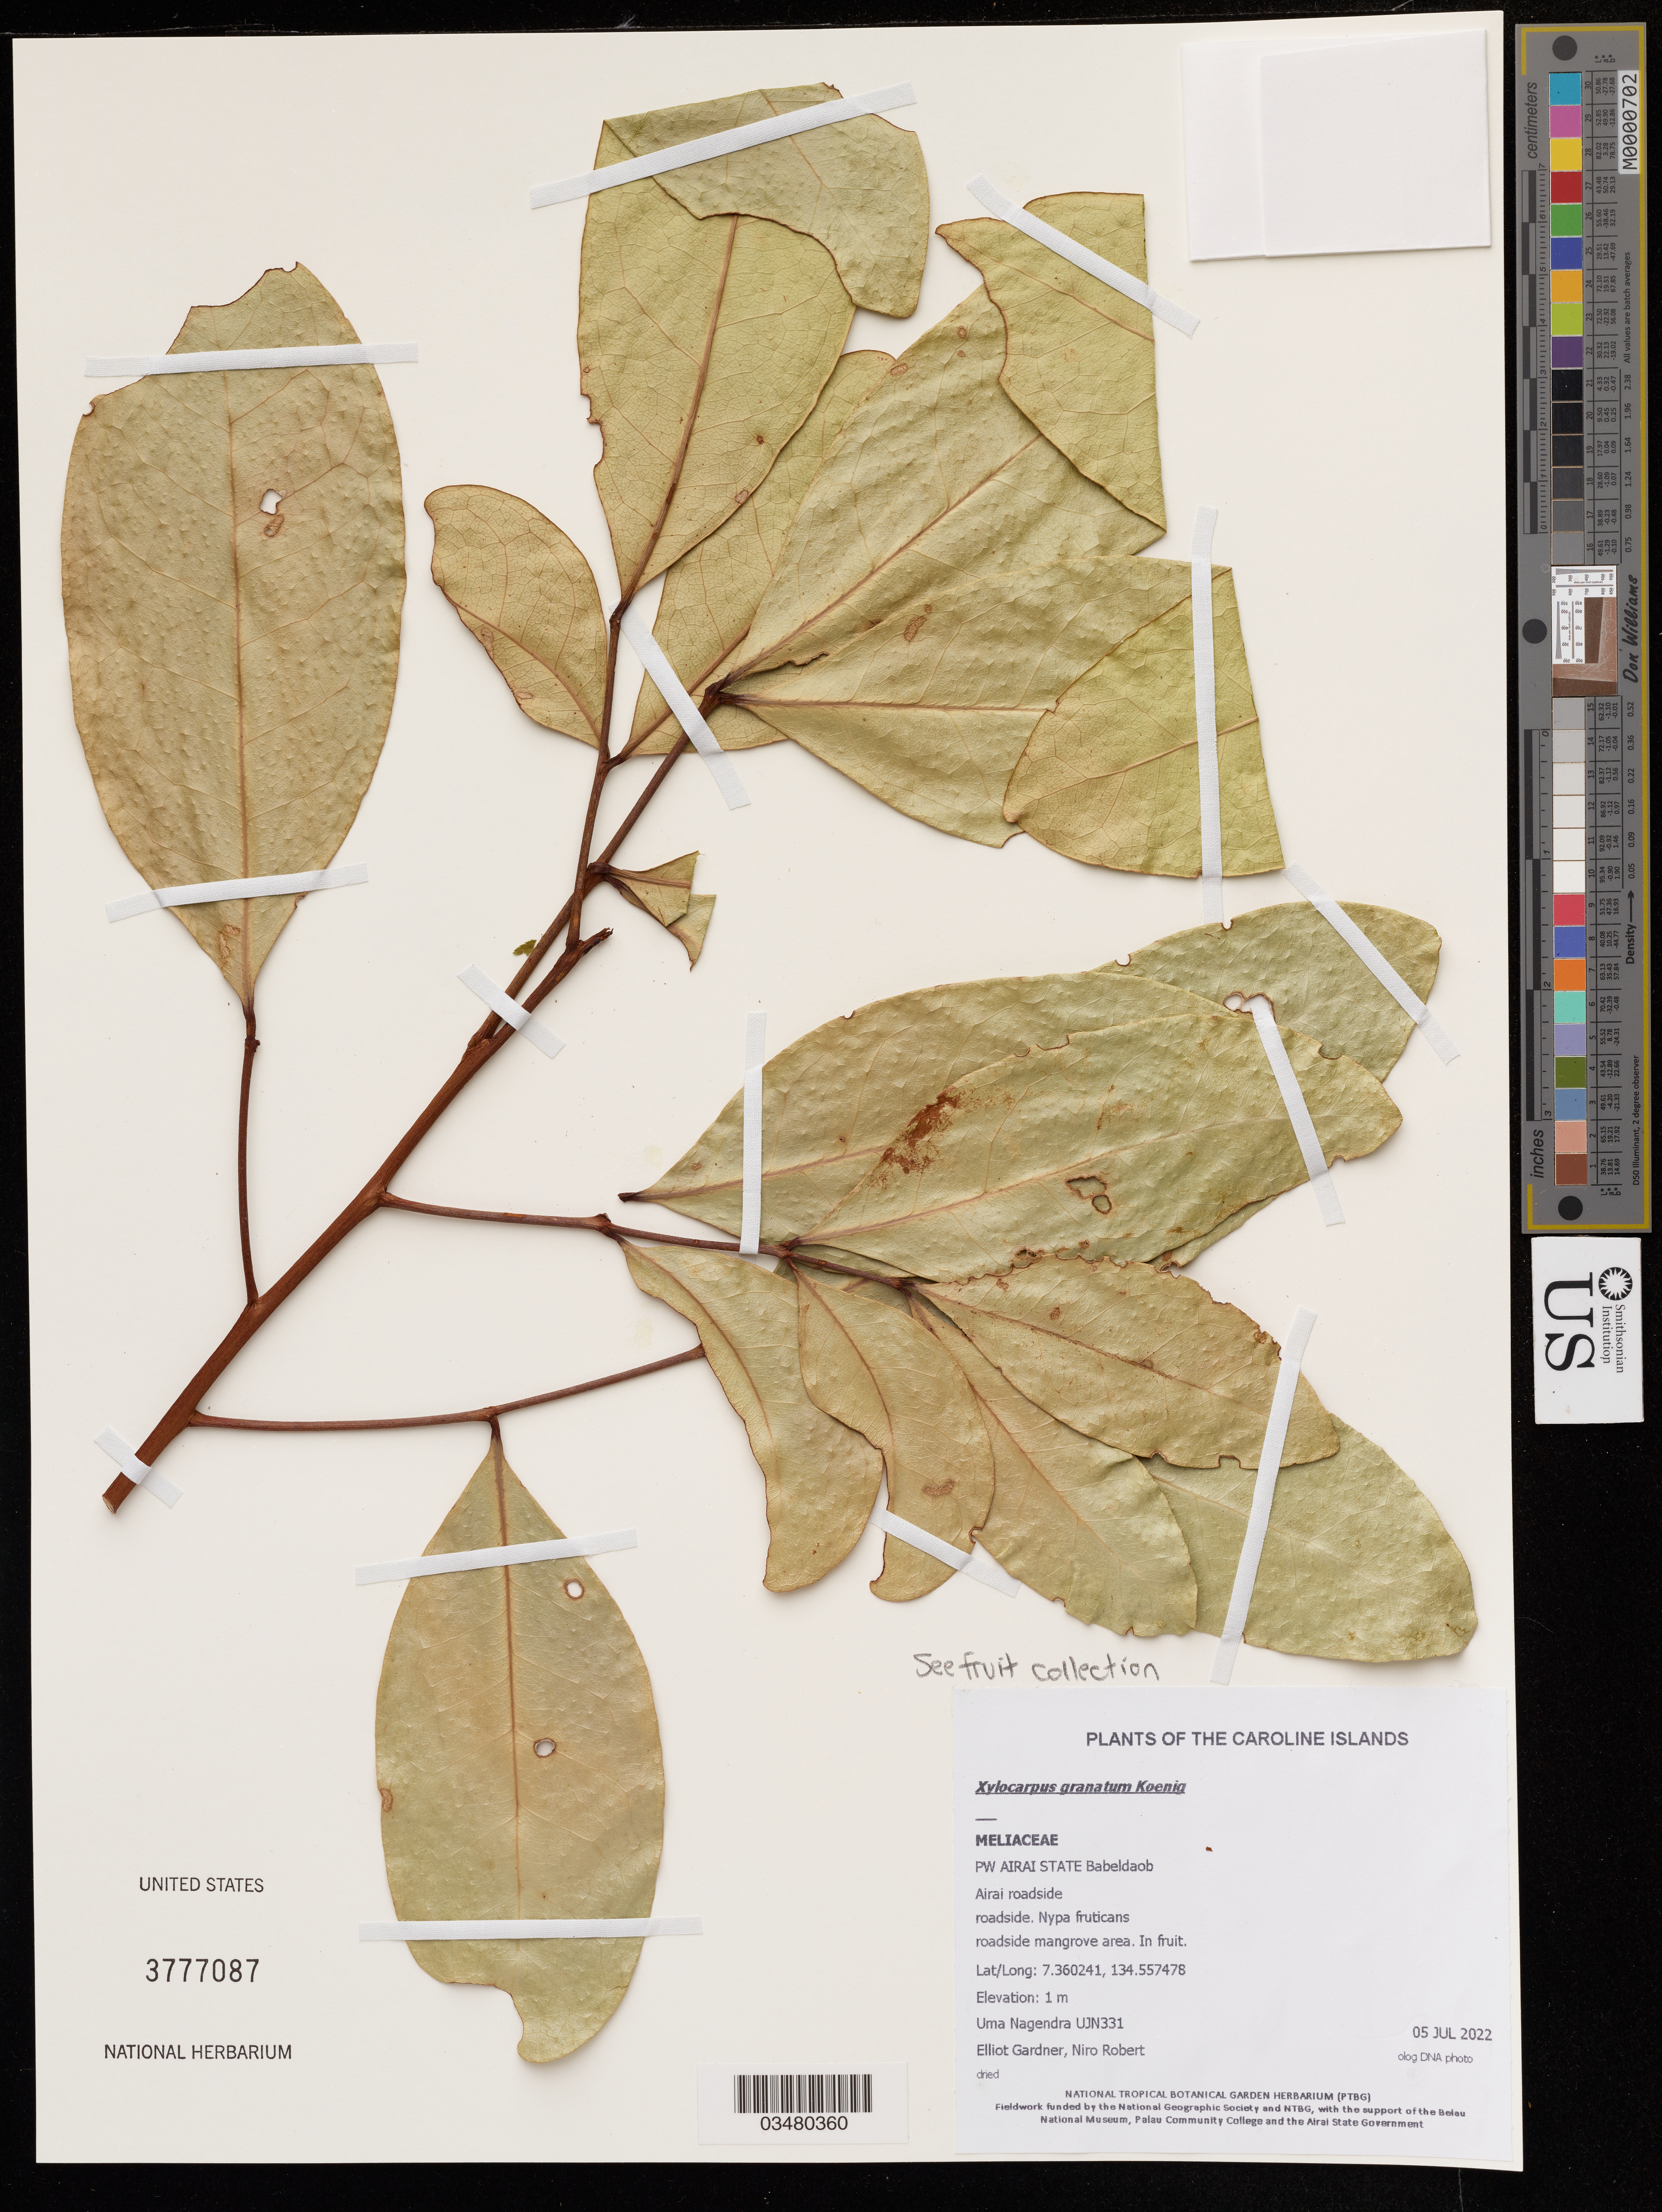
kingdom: Plantae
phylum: Tracheophyta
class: Magnoliopsida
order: Sapindales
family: Meliaceae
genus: Xylocarpus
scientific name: Xylocarpus granatum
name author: J. Koenig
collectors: U. Nagendra & E. Gardner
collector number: UJN331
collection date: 2022-07-05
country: Palau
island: Babeldaob [Babelthuap]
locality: Airai State, Babeldaob, Airai roadside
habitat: Roaside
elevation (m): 1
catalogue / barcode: US 3777087